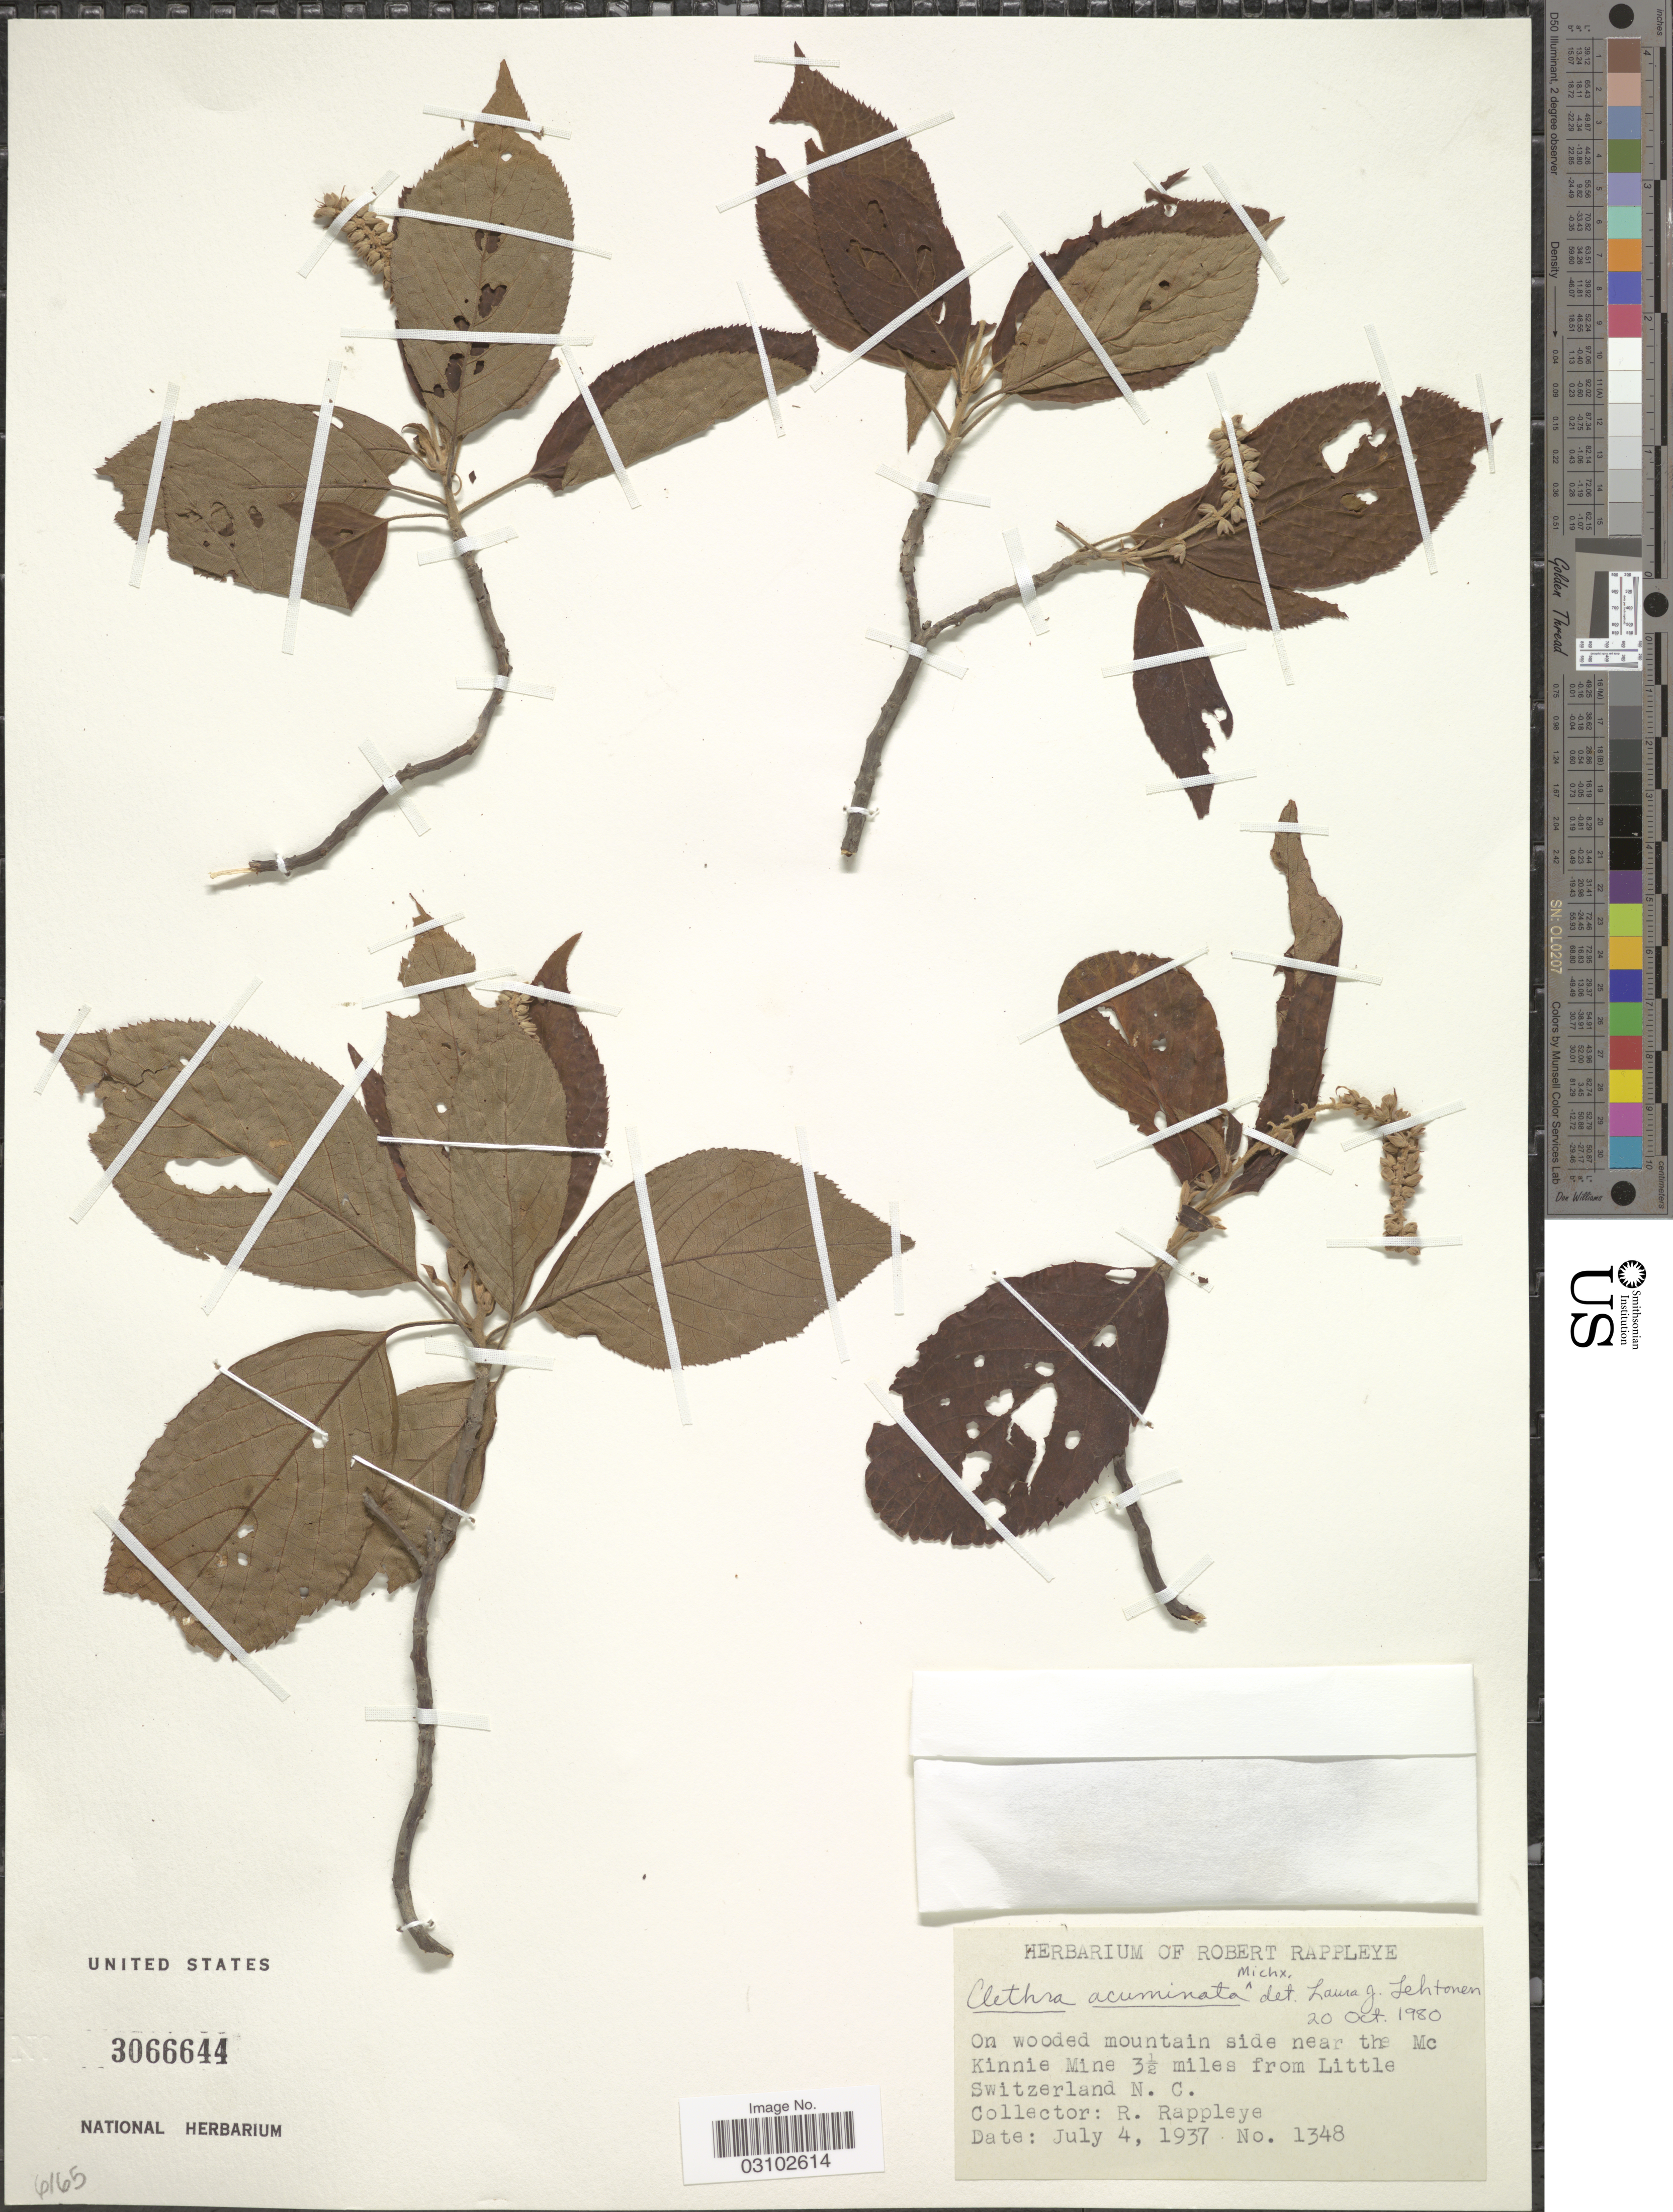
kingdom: Plantae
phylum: Tracheophyta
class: Magnoliopsida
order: Ericales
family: Clethraceae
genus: Clethra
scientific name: Clethra acuminata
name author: Michx.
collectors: R. Rappleye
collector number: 1348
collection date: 1937-07-04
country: United States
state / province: North Carolina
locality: On wooded mountain side near the Mc Kinnie Mine 3½ miles from Little Switzerland N.C.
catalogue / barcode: US 3066644